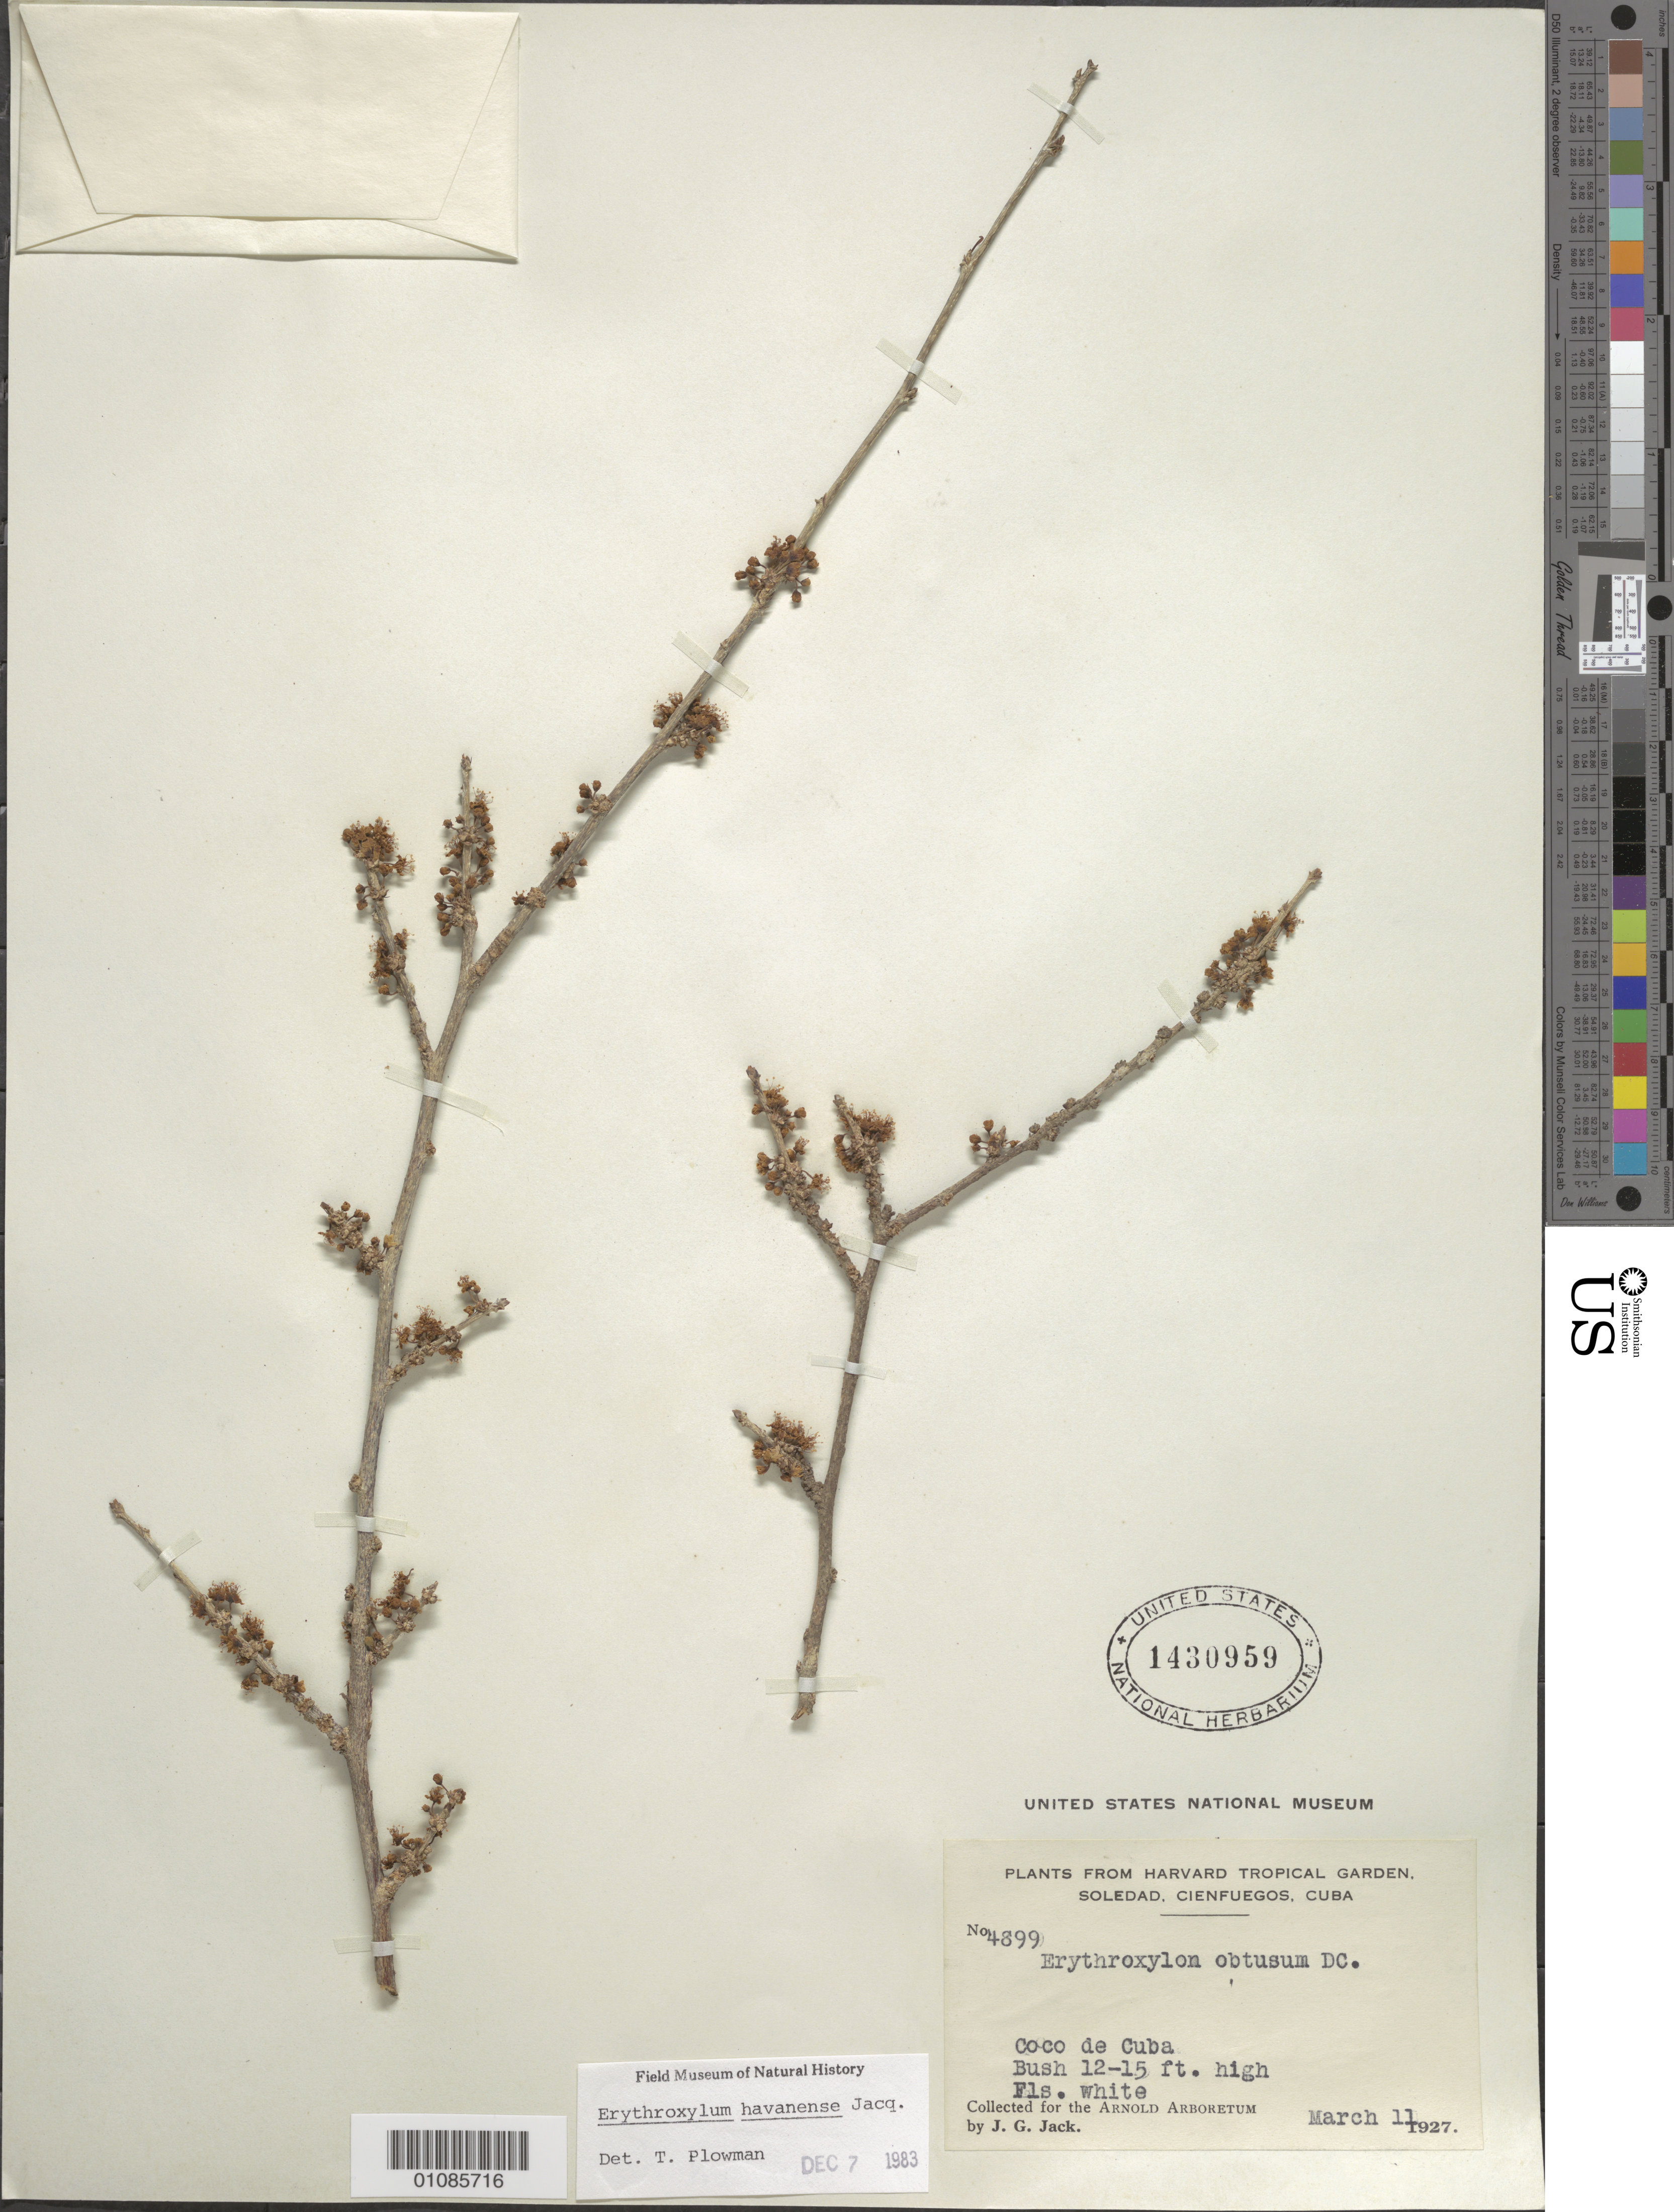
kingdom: Plantae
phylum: Tracheophyta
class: Magnoliopsida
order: Malpighiales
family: Erythroxylaceae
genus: Erythroxylum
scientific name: Erythroxylum havanense var. havanense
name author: Jacq.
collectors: J. G. Jack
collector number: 4899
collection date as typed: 11 Mar 1927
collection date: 1927-03-11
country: Cuba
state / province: Cienfuegos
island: Cuba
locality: Cienfuegos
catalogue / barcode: US 1430959